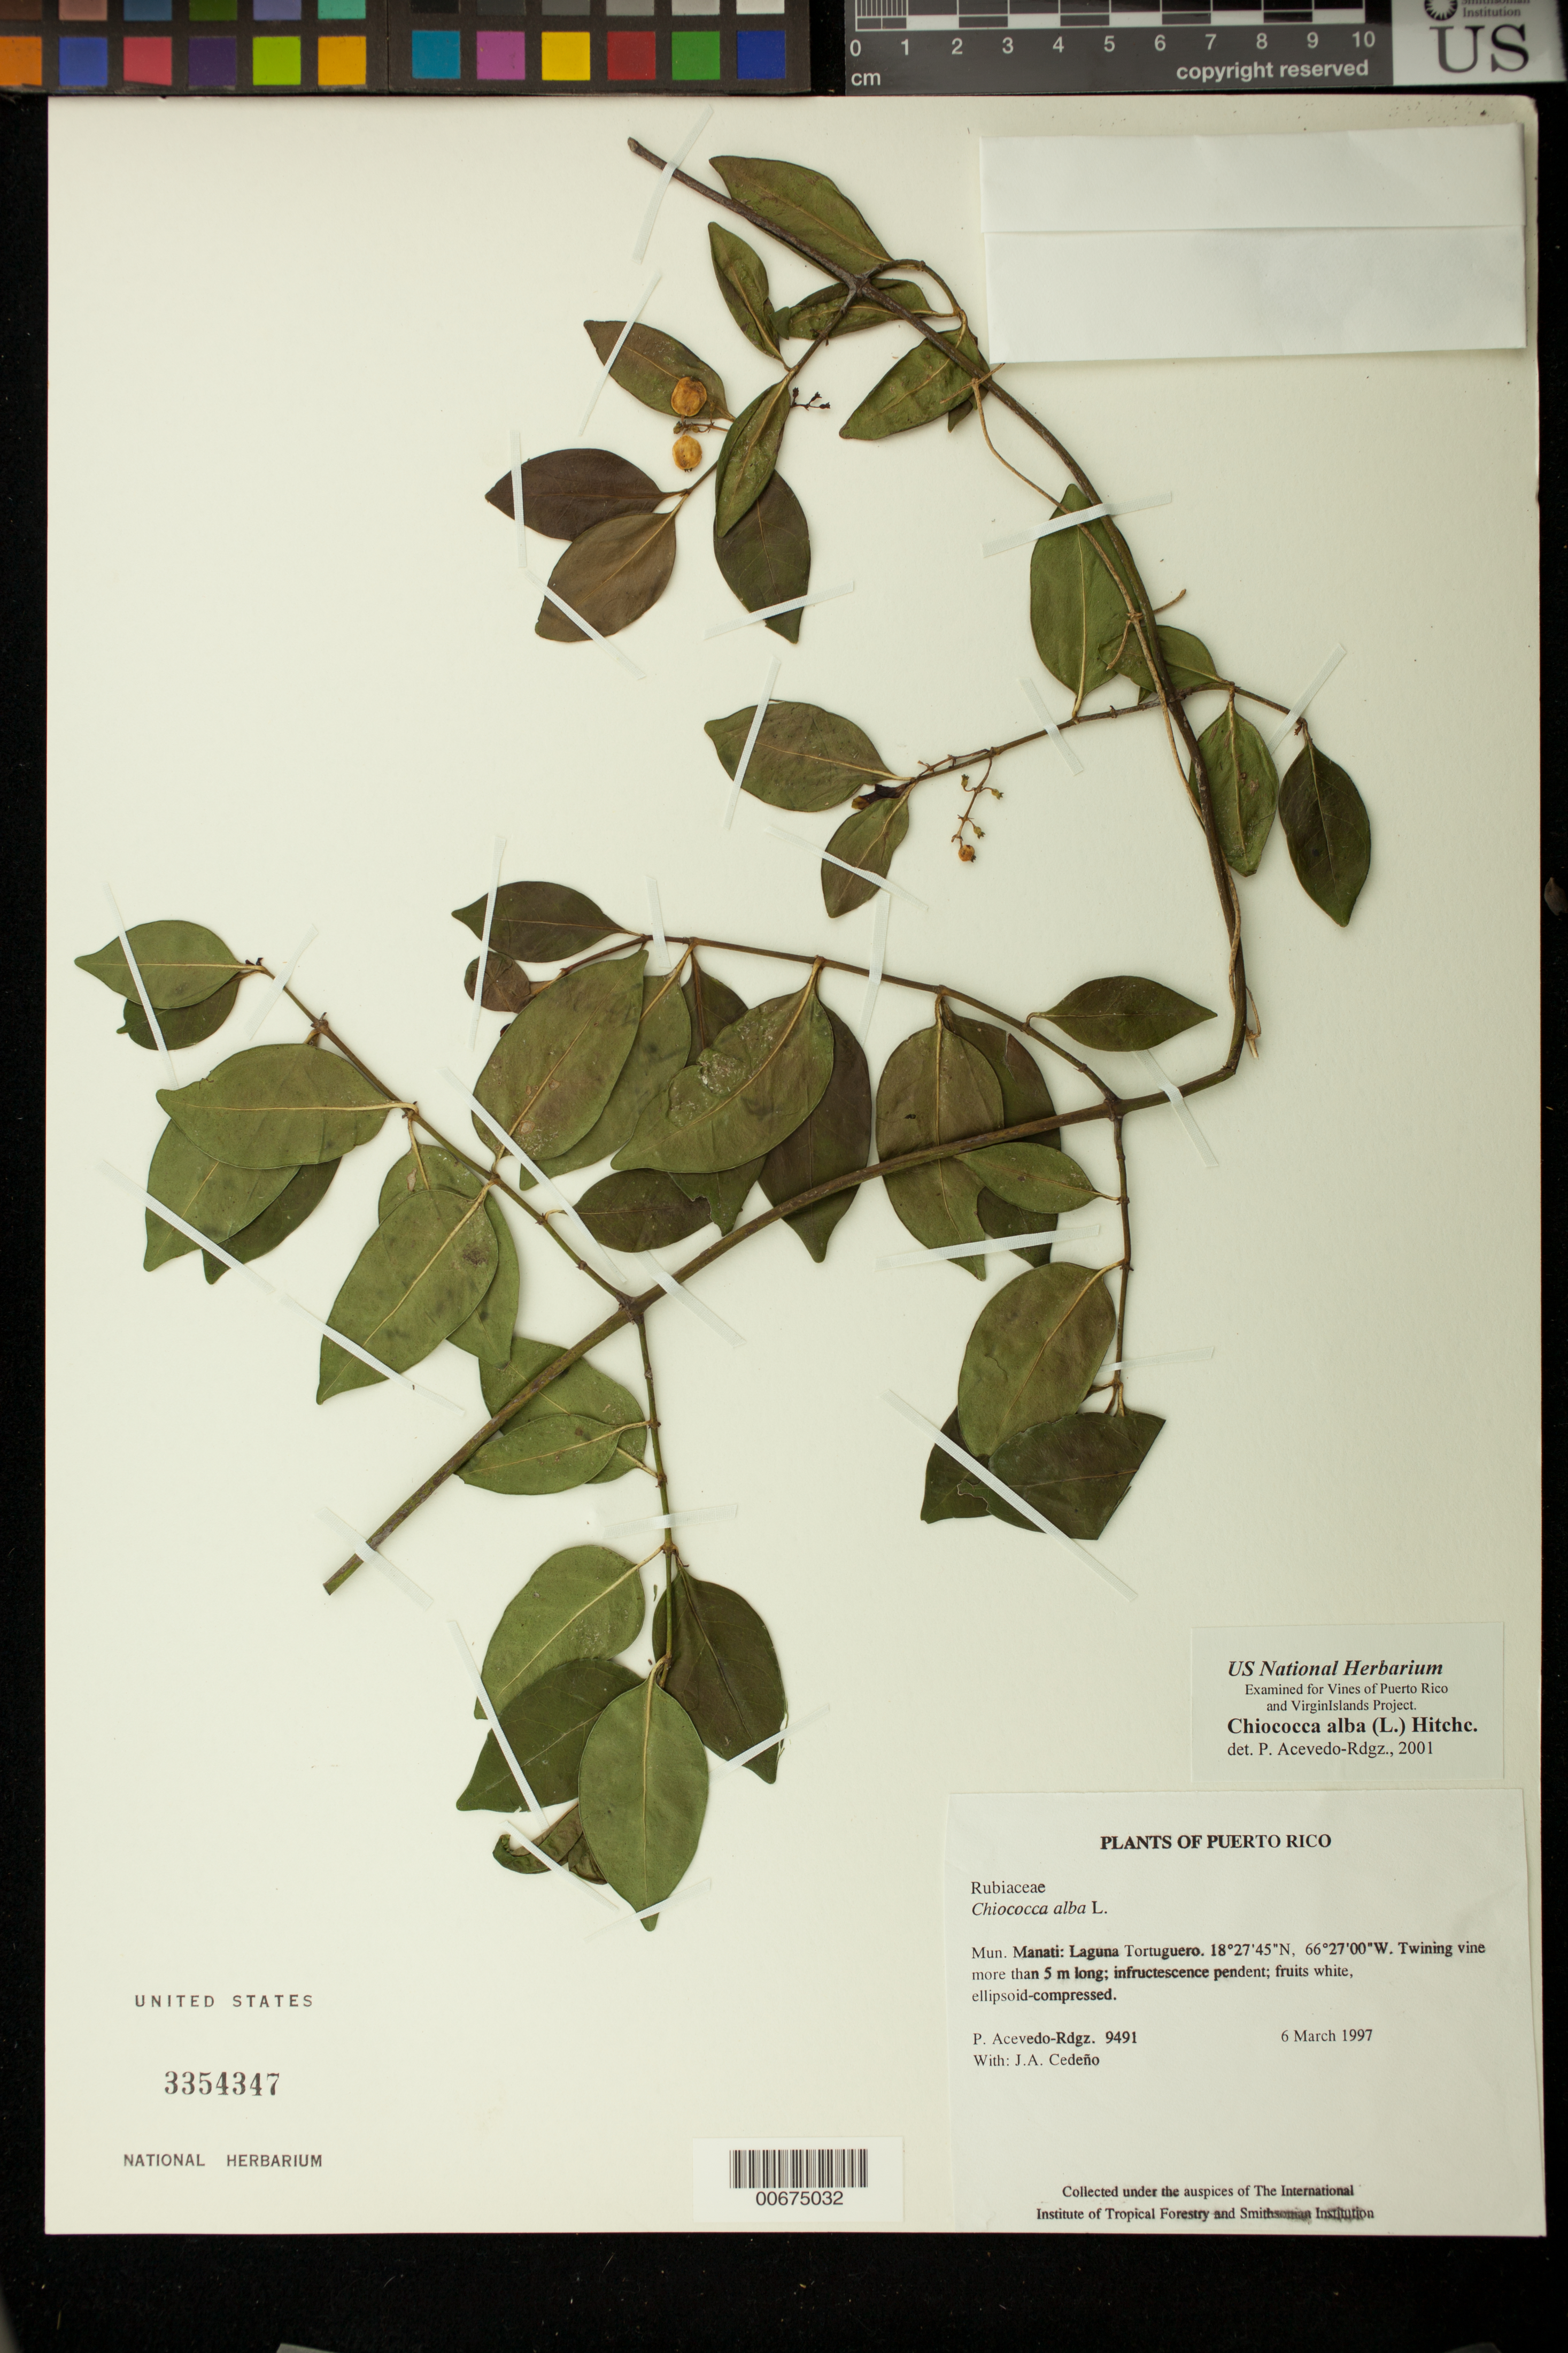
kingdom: Plantae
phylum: Tracheophyta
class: Magnoliopsida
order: Gentianales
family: Rubiaceae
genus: Chiococca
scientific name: Chiococca alba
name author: (L.) Hitchc.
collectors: P. Acevedo-Rodr. & J. A. Cedeño M.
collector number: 9491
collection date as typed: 06 Mar 1997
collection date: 1997-03-06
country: Puerto Rico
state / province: Manatí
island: Puerto Rico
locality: Manatí: Laguna Tortuguero.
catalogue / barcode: US 3354347